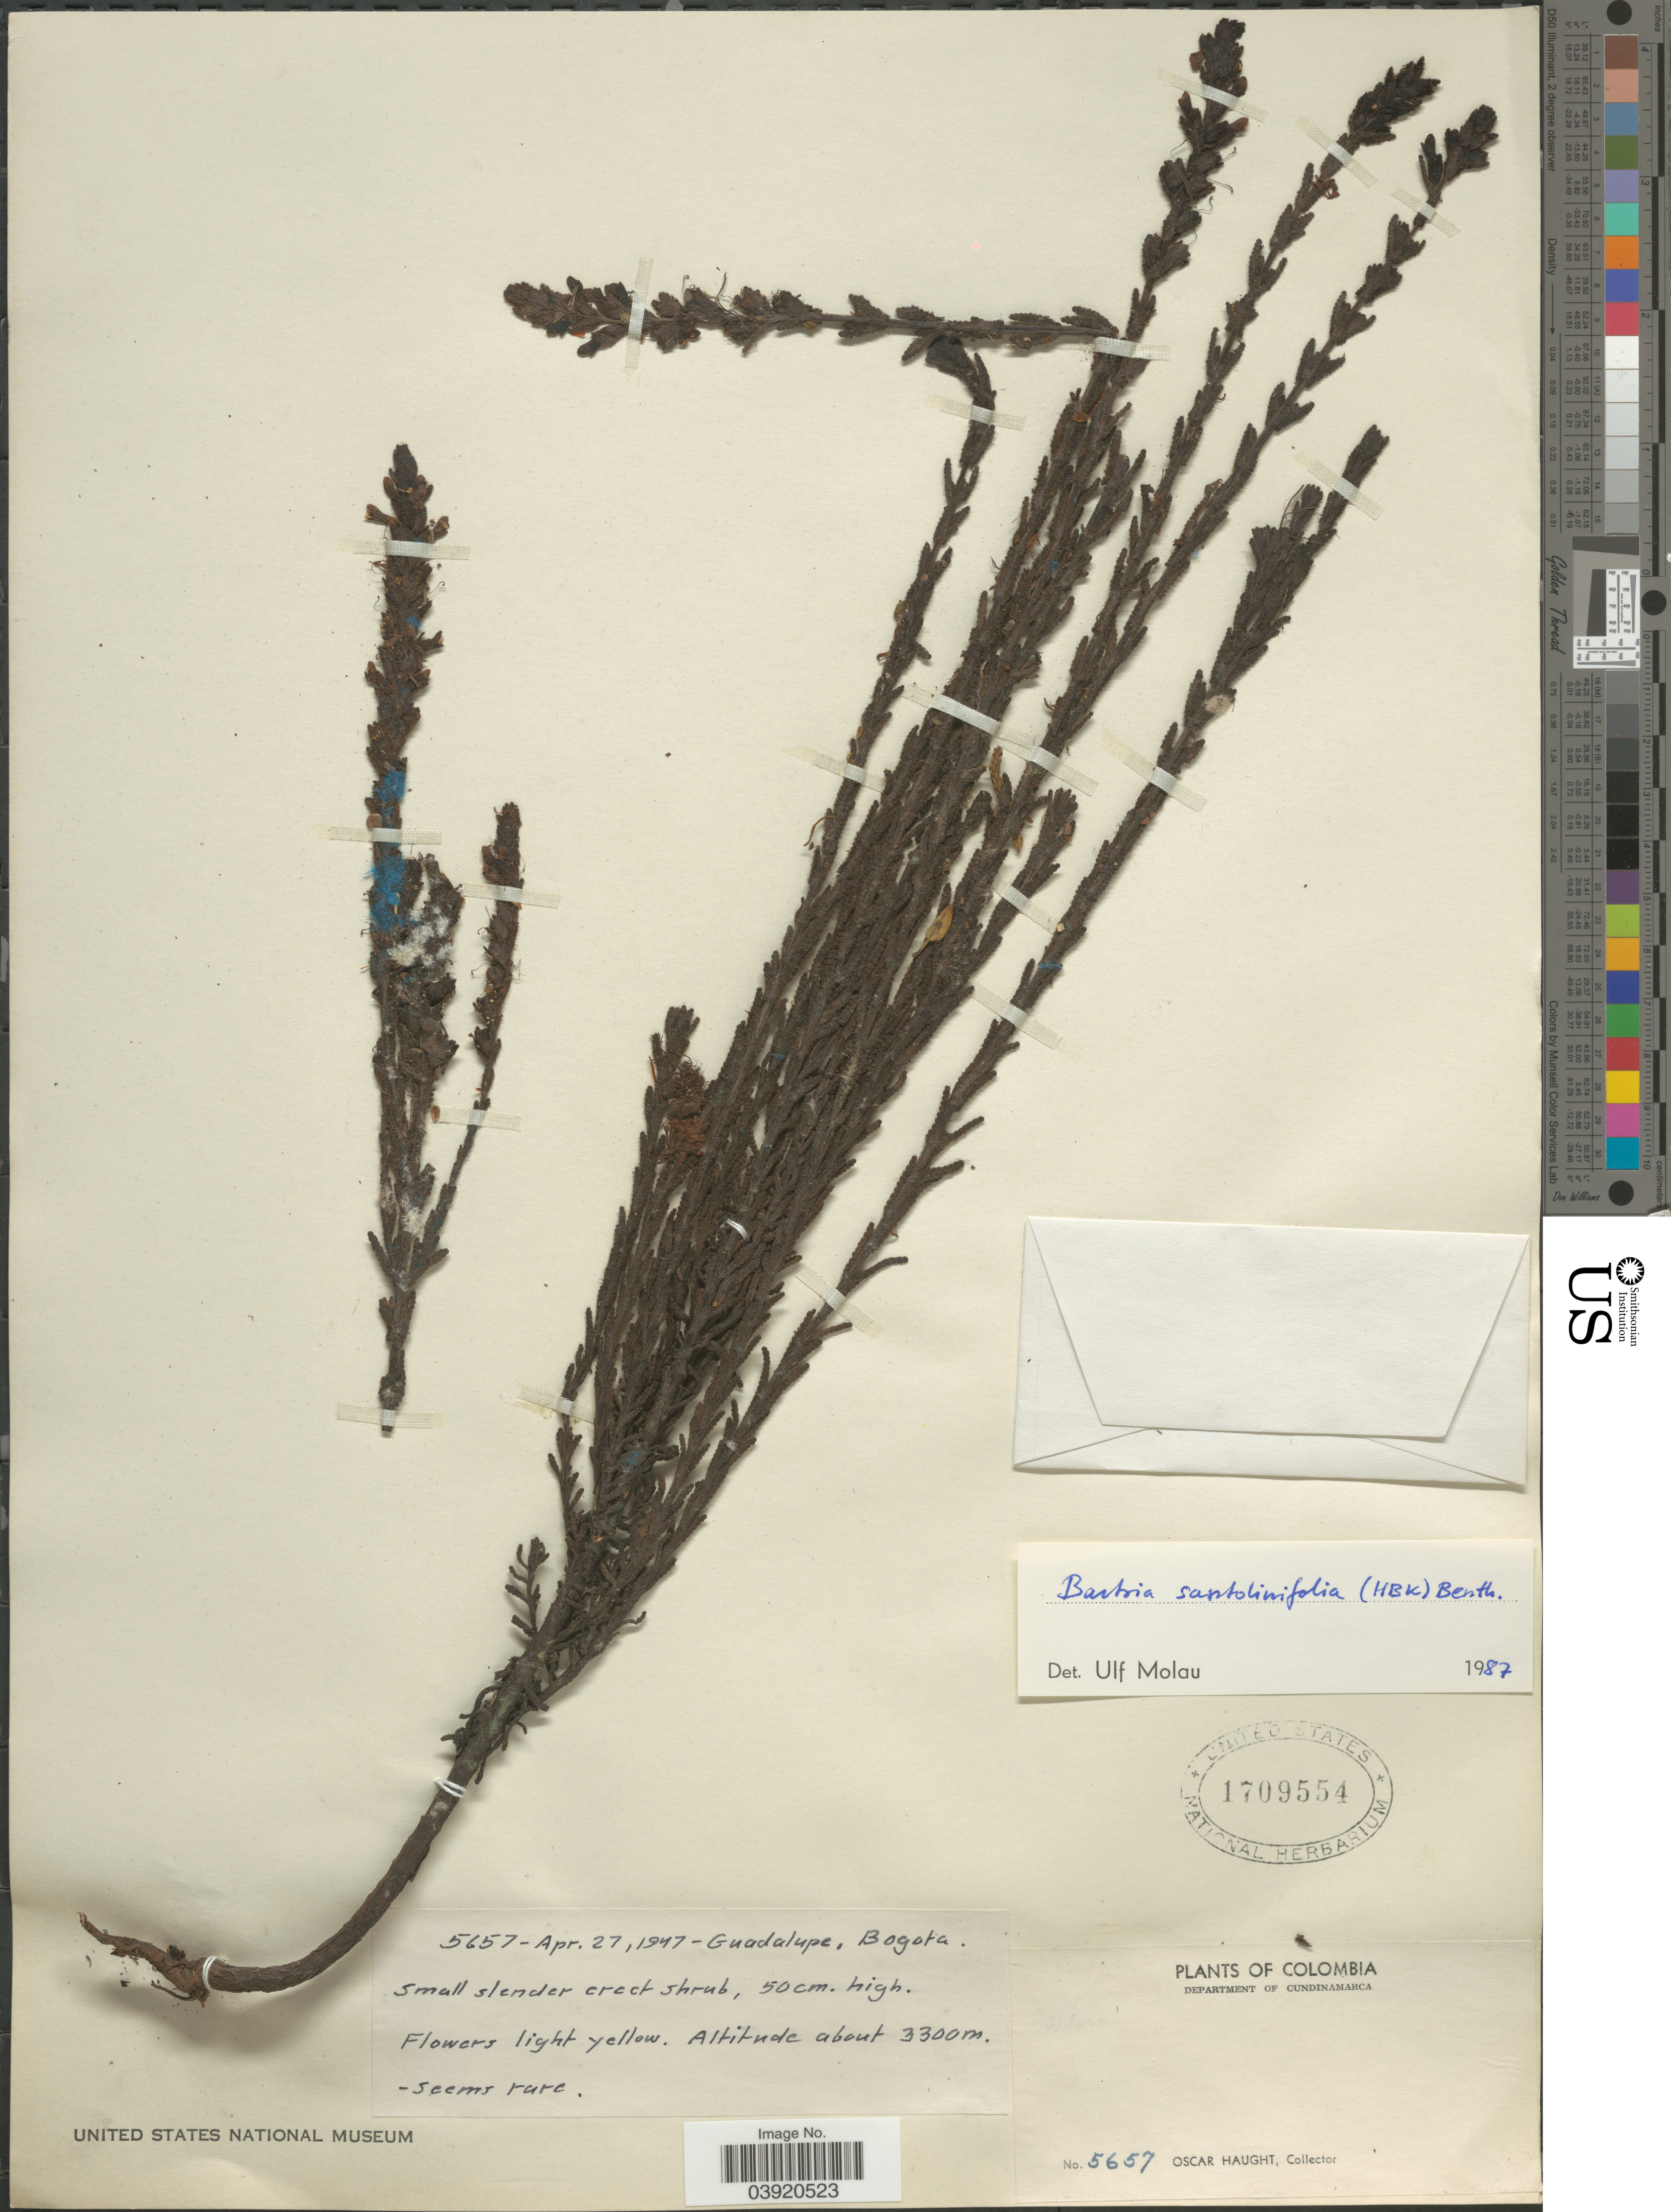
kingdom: Plantae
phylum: Tracheophyta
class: Magnoliopsida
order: Lamiales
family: Orobanchaceae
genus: Bartsia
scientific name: Bartsia santolinifolia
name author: (Kunth) Benth.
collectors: O. L. Haught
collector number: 5657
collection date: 1947-04-27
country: Colombia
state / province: Cundinamarca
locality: Guadalupe, Bogota. Department of Cundinamarca.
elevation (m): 3300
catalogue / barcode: US 1709554